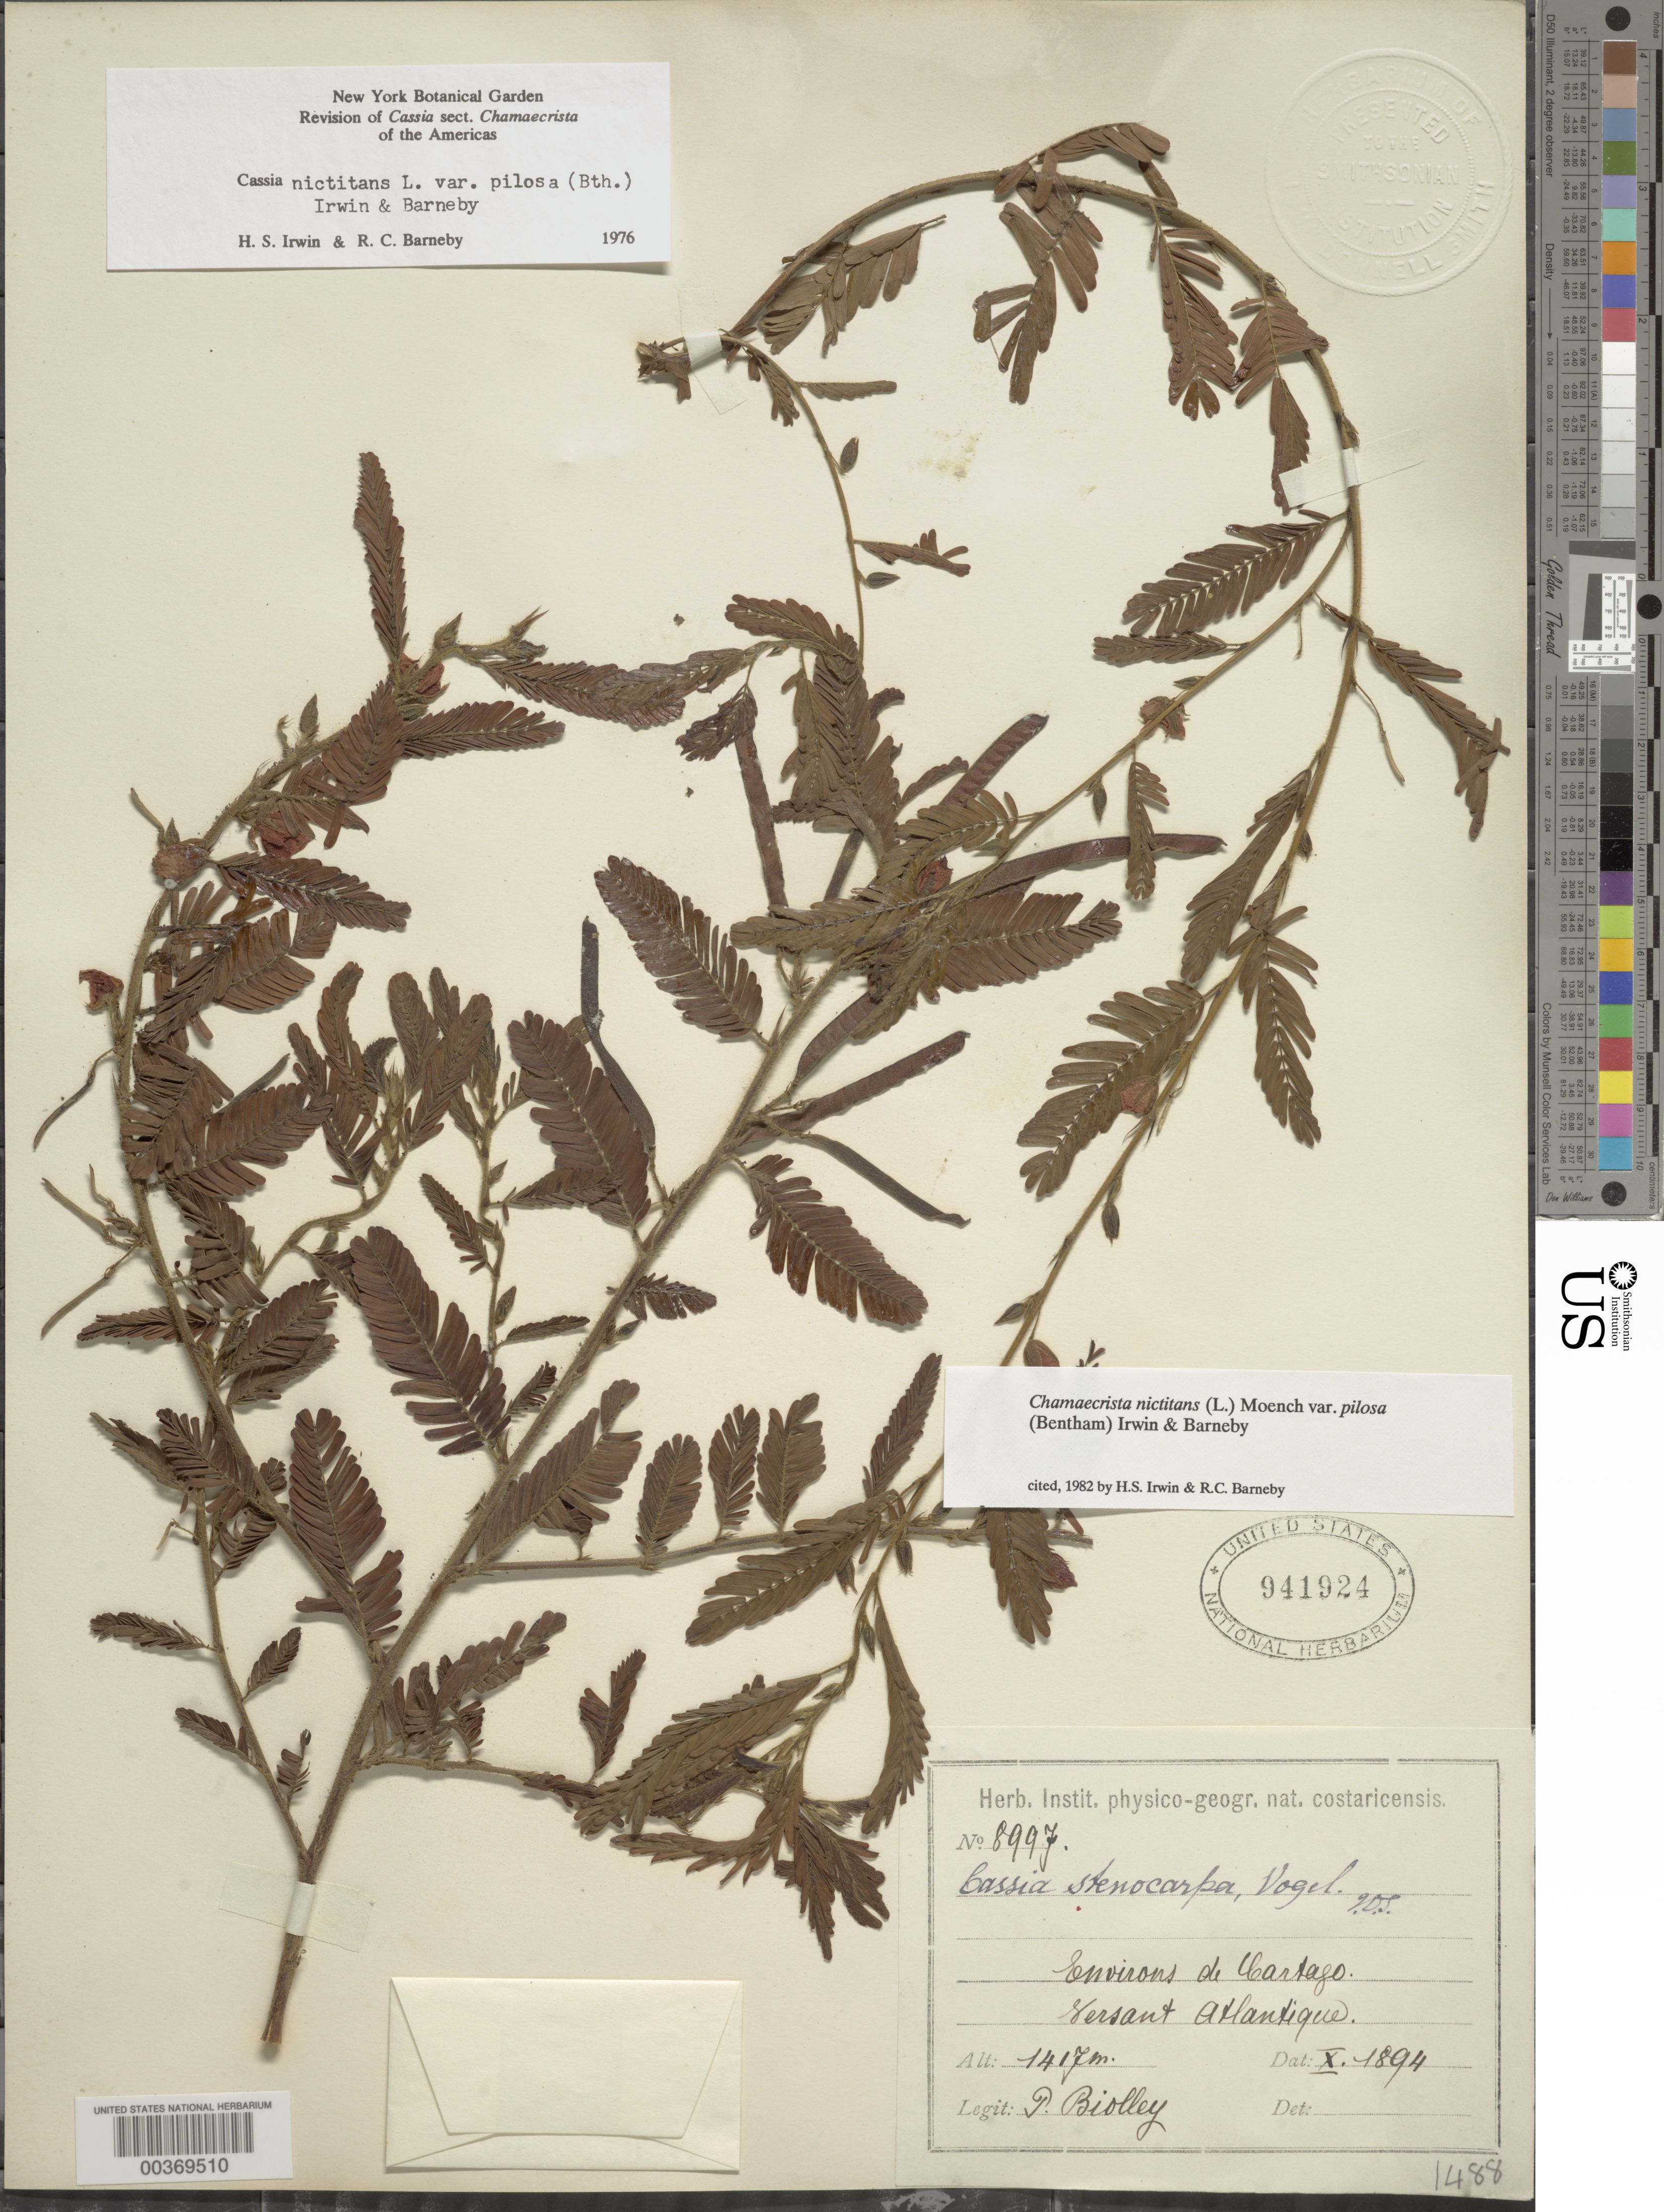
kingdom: Plantae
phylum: Tracheophyta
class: Magnoliopsida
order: Fabales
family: Fabaceae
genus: Chamaecrista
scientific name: Chamaecrista nictitans var. pilosa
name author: (Benth.) H.S. Irwin & Barneby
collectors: P. Biolley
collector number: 8997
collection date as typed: Oct 1894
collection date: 1894-10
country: Costa Rica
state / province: Cartago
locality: Environs de Cartago; versant Atlantique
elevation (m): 1417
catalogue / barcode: US 941924